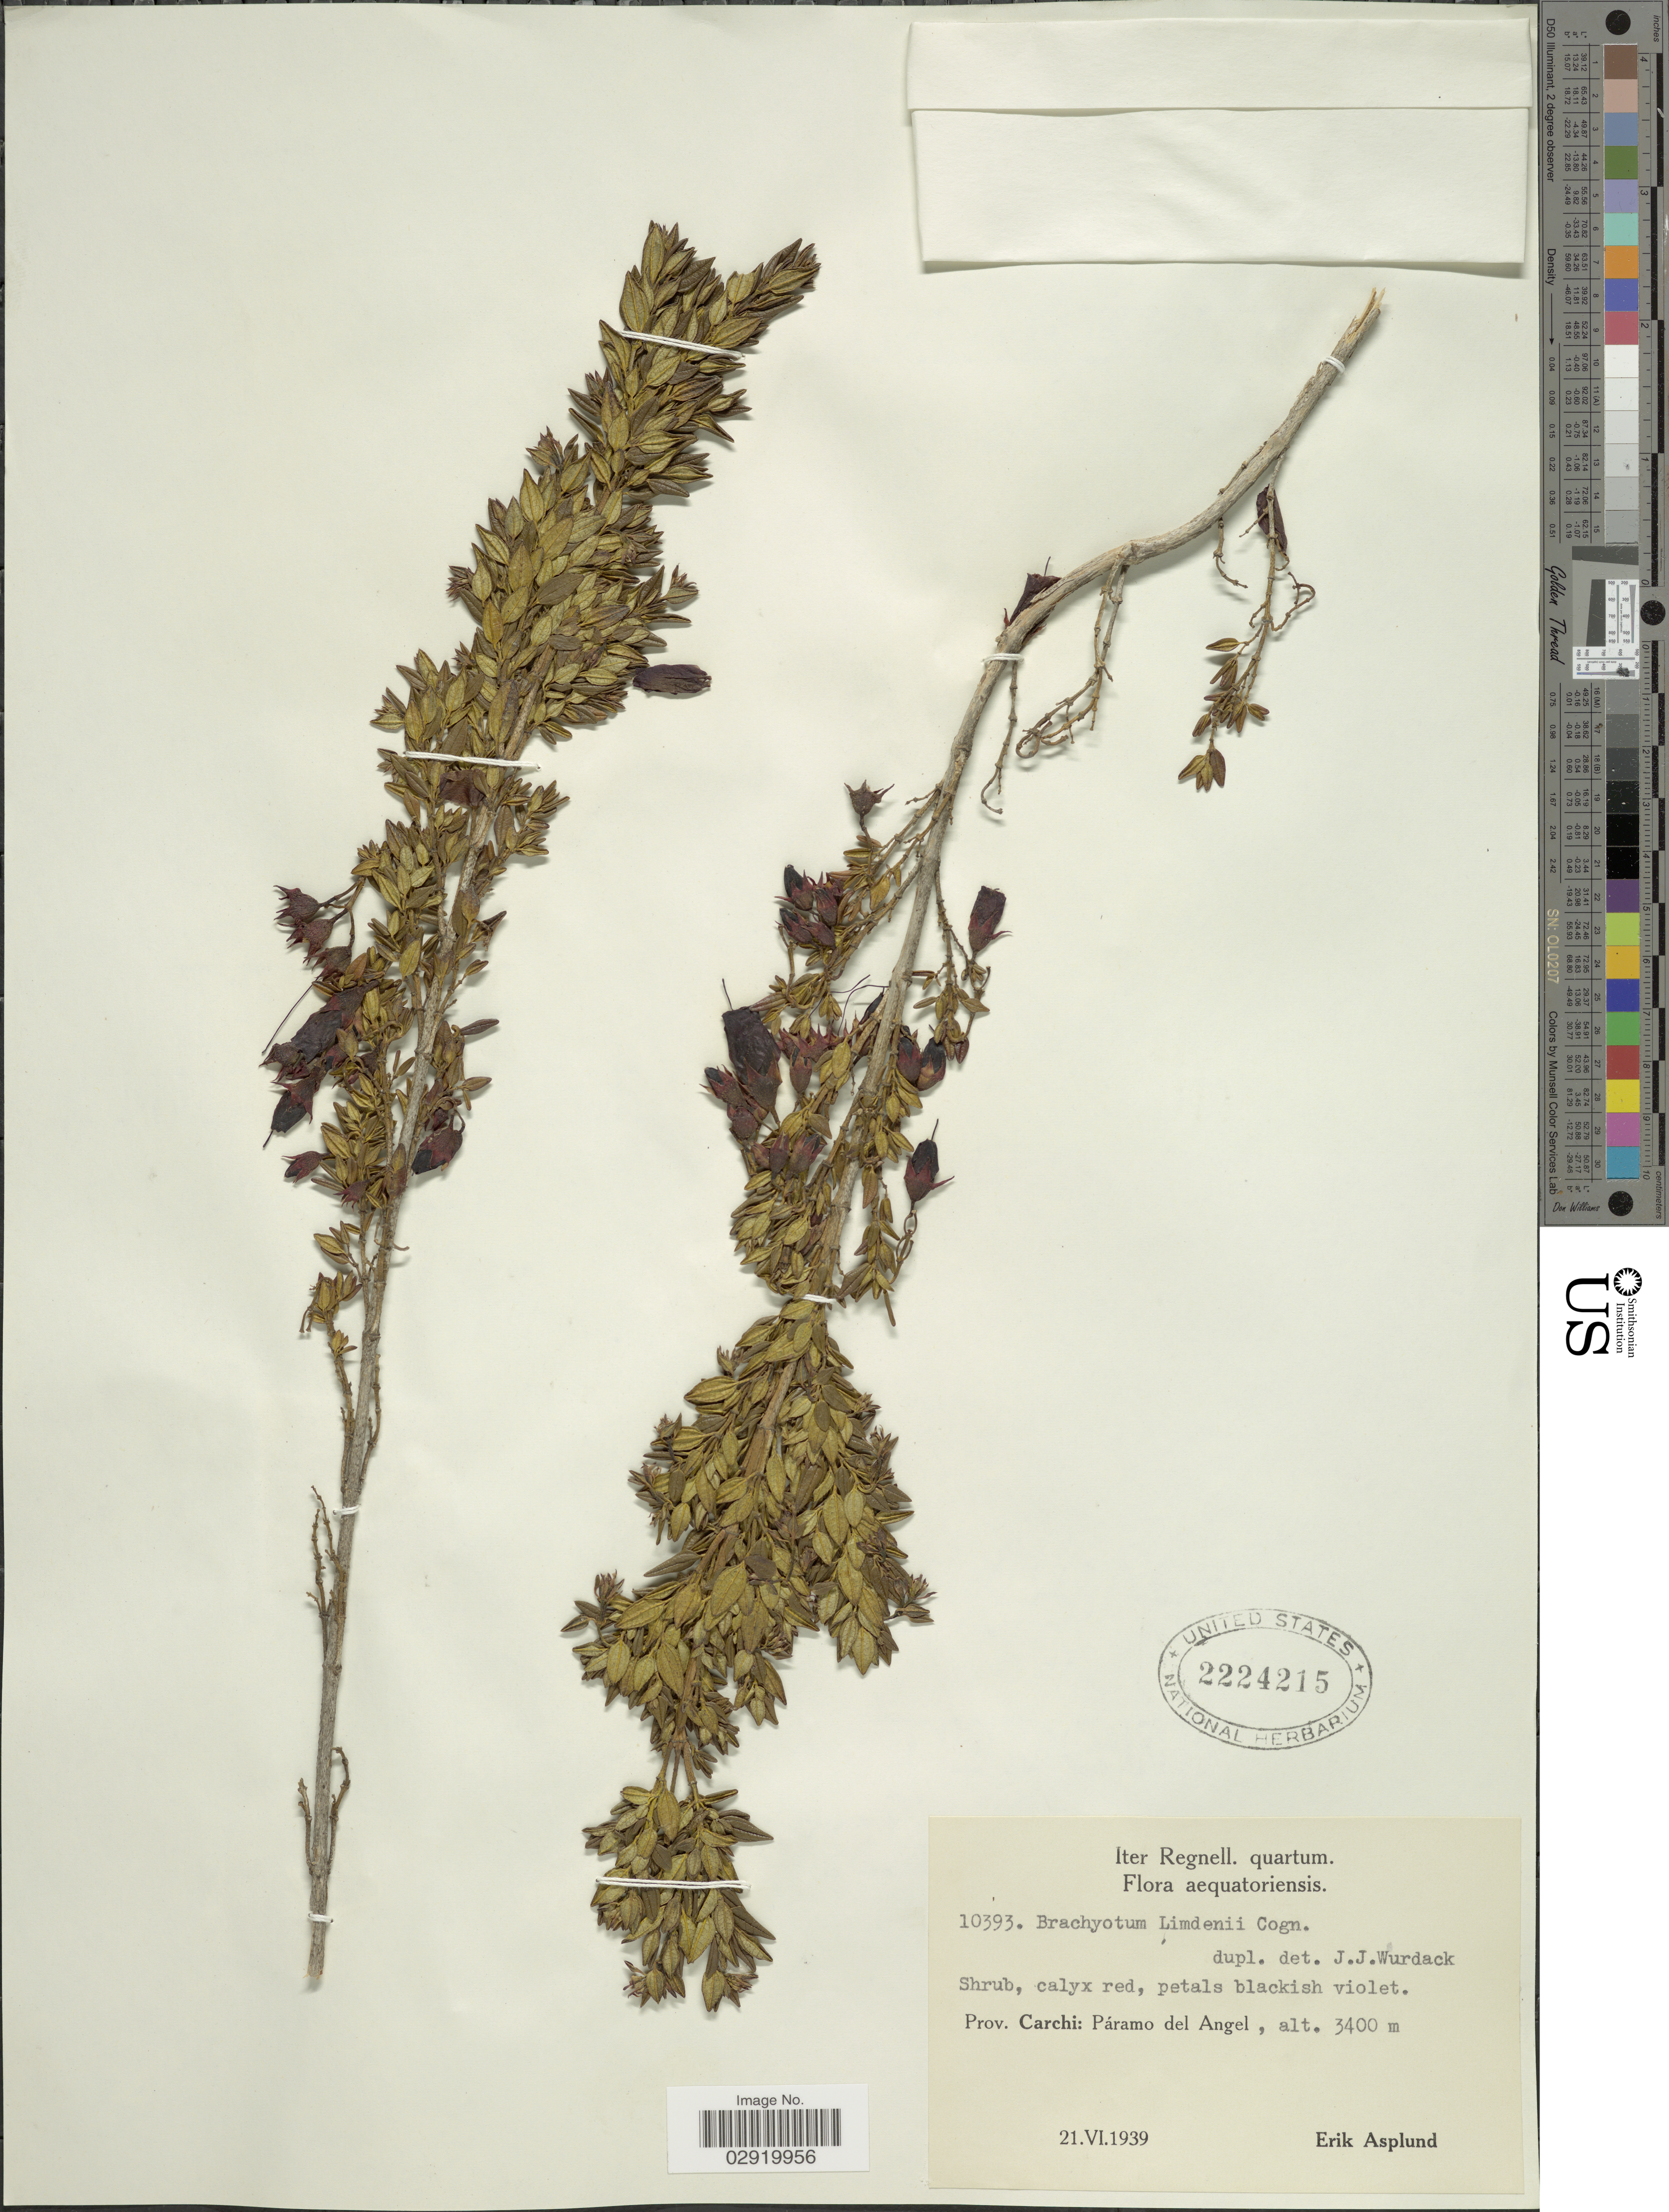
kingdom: Plantae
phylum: Tracheophyta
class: Magnoliopsida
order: Myrtales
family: Melastomataceae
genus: Brachyotum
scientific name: Brachyotum lindenii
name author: Cogn.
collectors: E. Asplund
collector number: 10393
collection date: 1939-06-21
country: Ecuador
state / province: Carchi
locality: Páramo del Angel.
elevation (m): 3400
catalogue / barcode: US 2224215